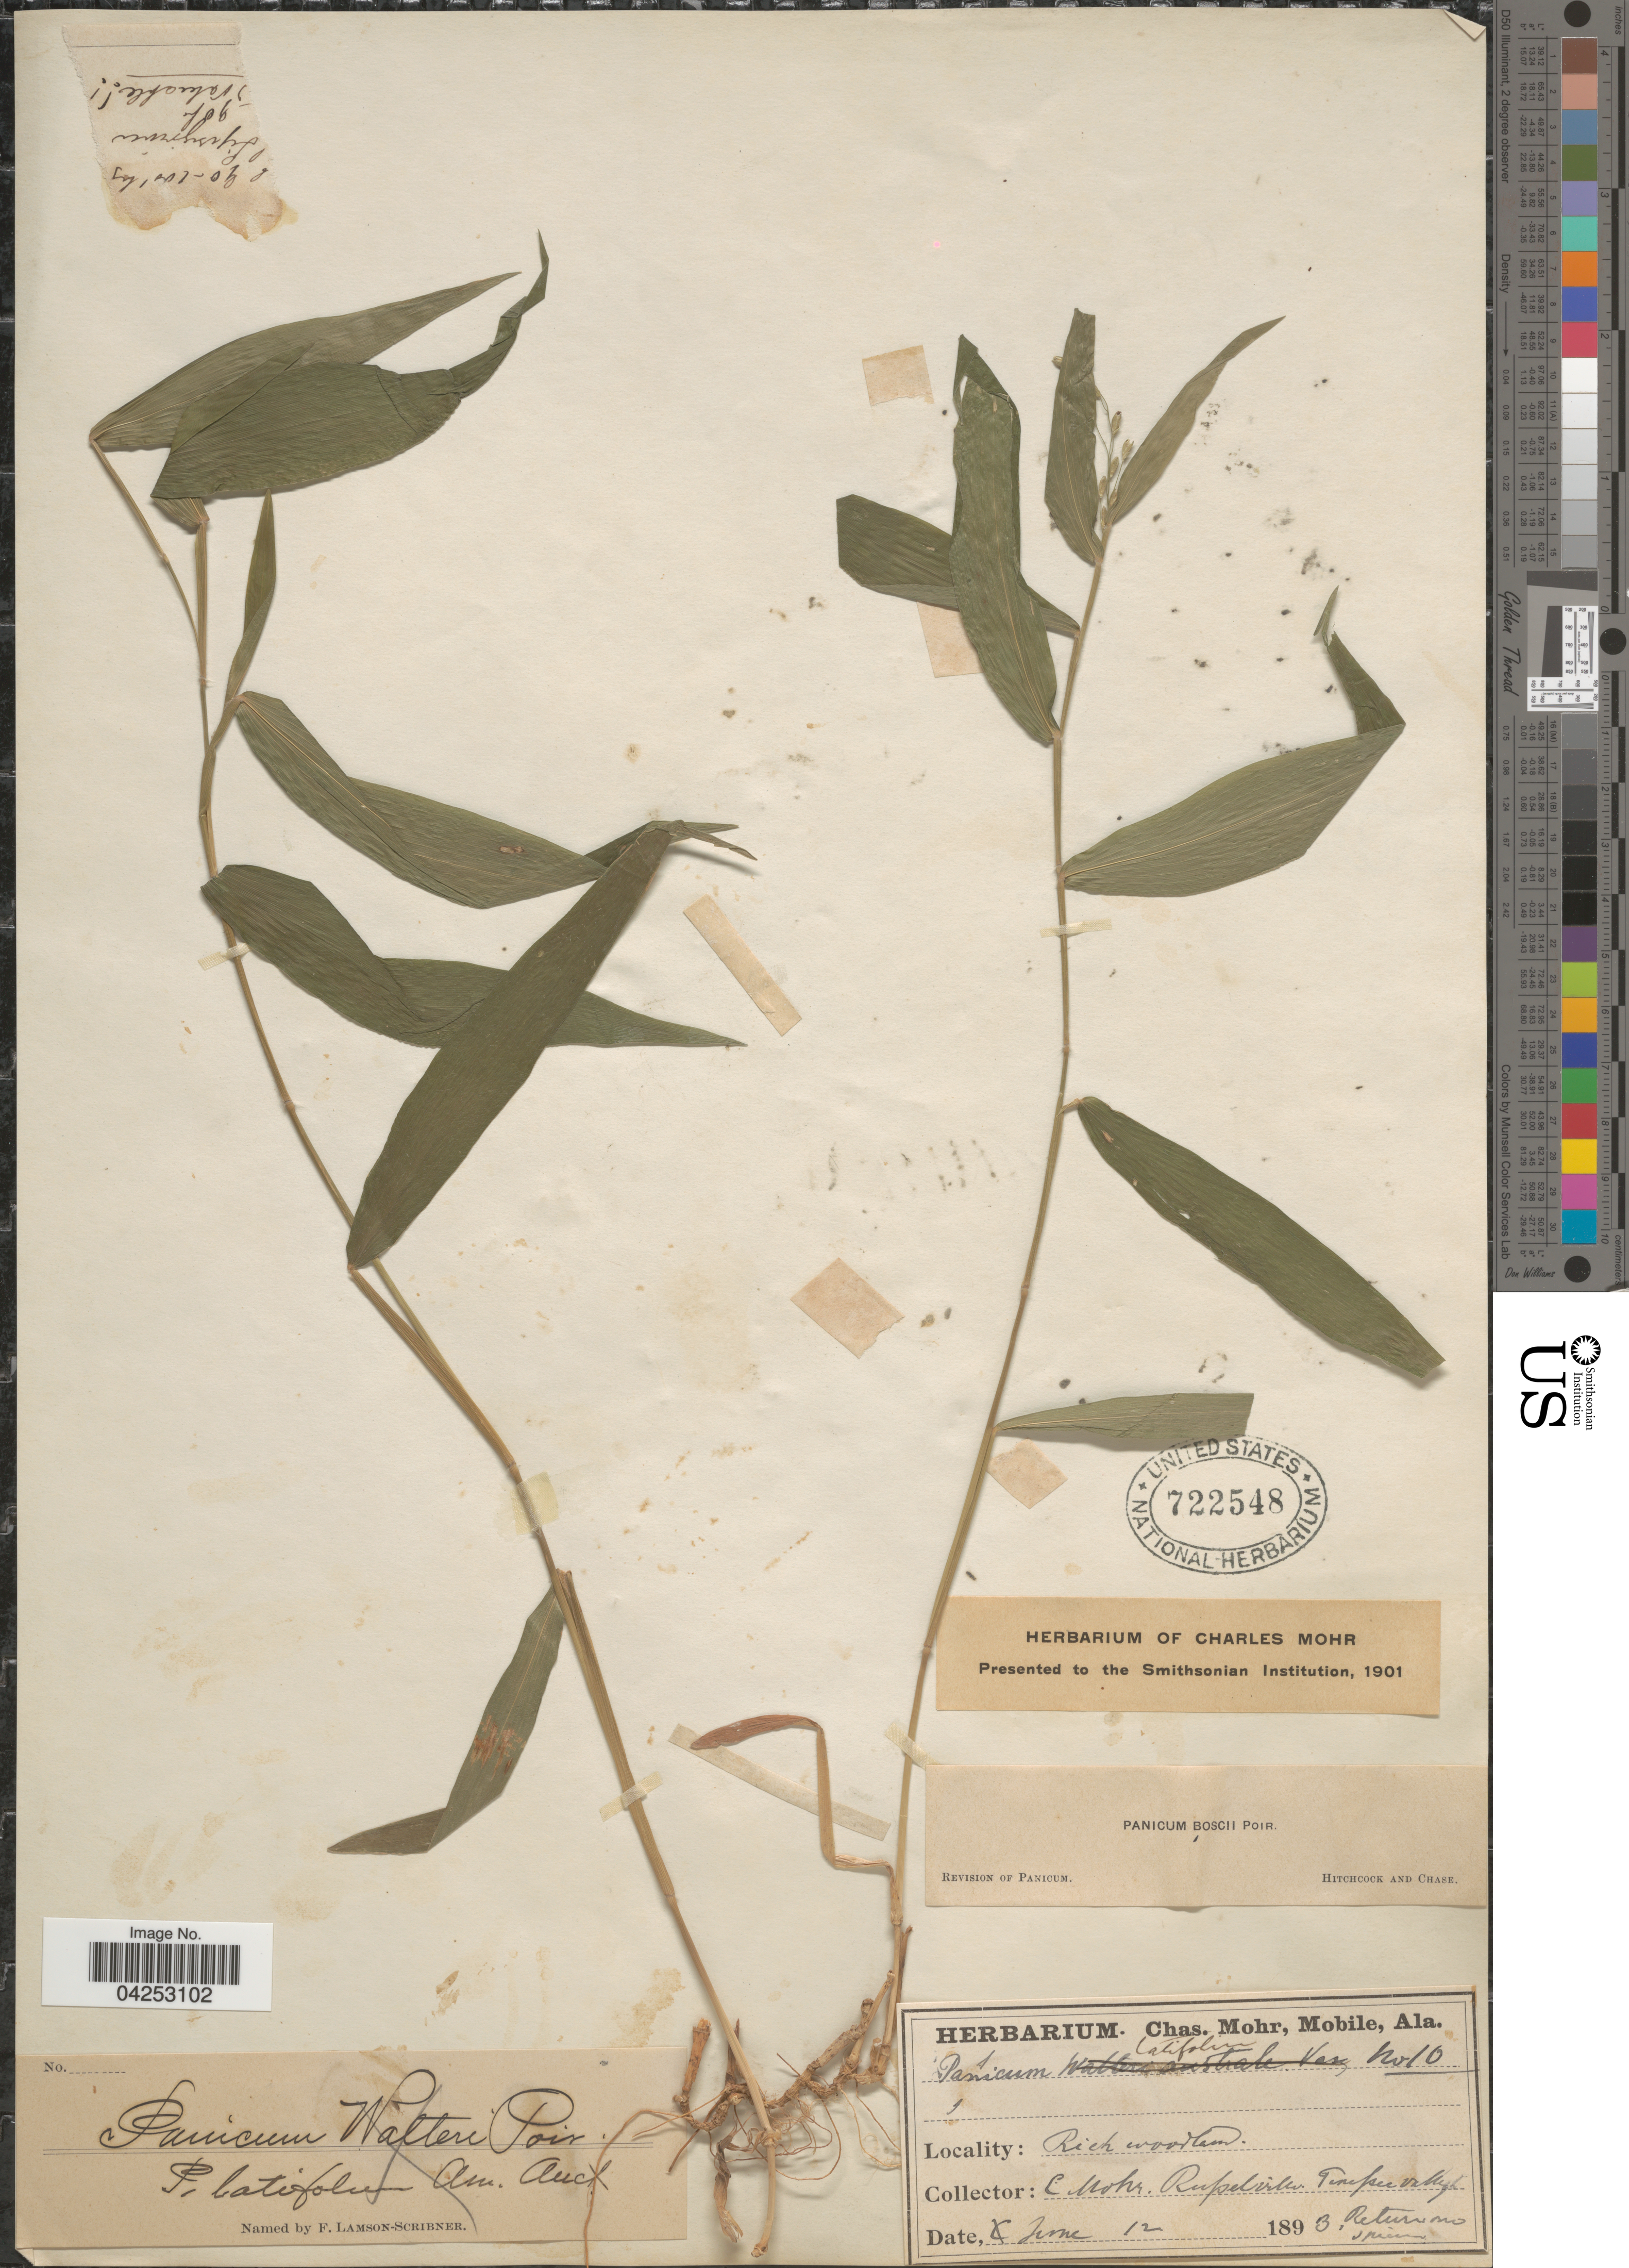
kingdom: Plantae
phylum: Tracheophyta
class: Liliopsida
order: Poales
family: Poaceae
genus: Dichanthelium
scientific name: Dichanthelium boscii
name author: (Poir.) Gould & C.A. Clark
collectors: Mohr, C. T. (herbarium)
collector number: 10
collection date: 1893-06-12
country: United States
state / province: Tennessee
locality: Russellville Tennessee valley.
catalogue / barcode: US 722548